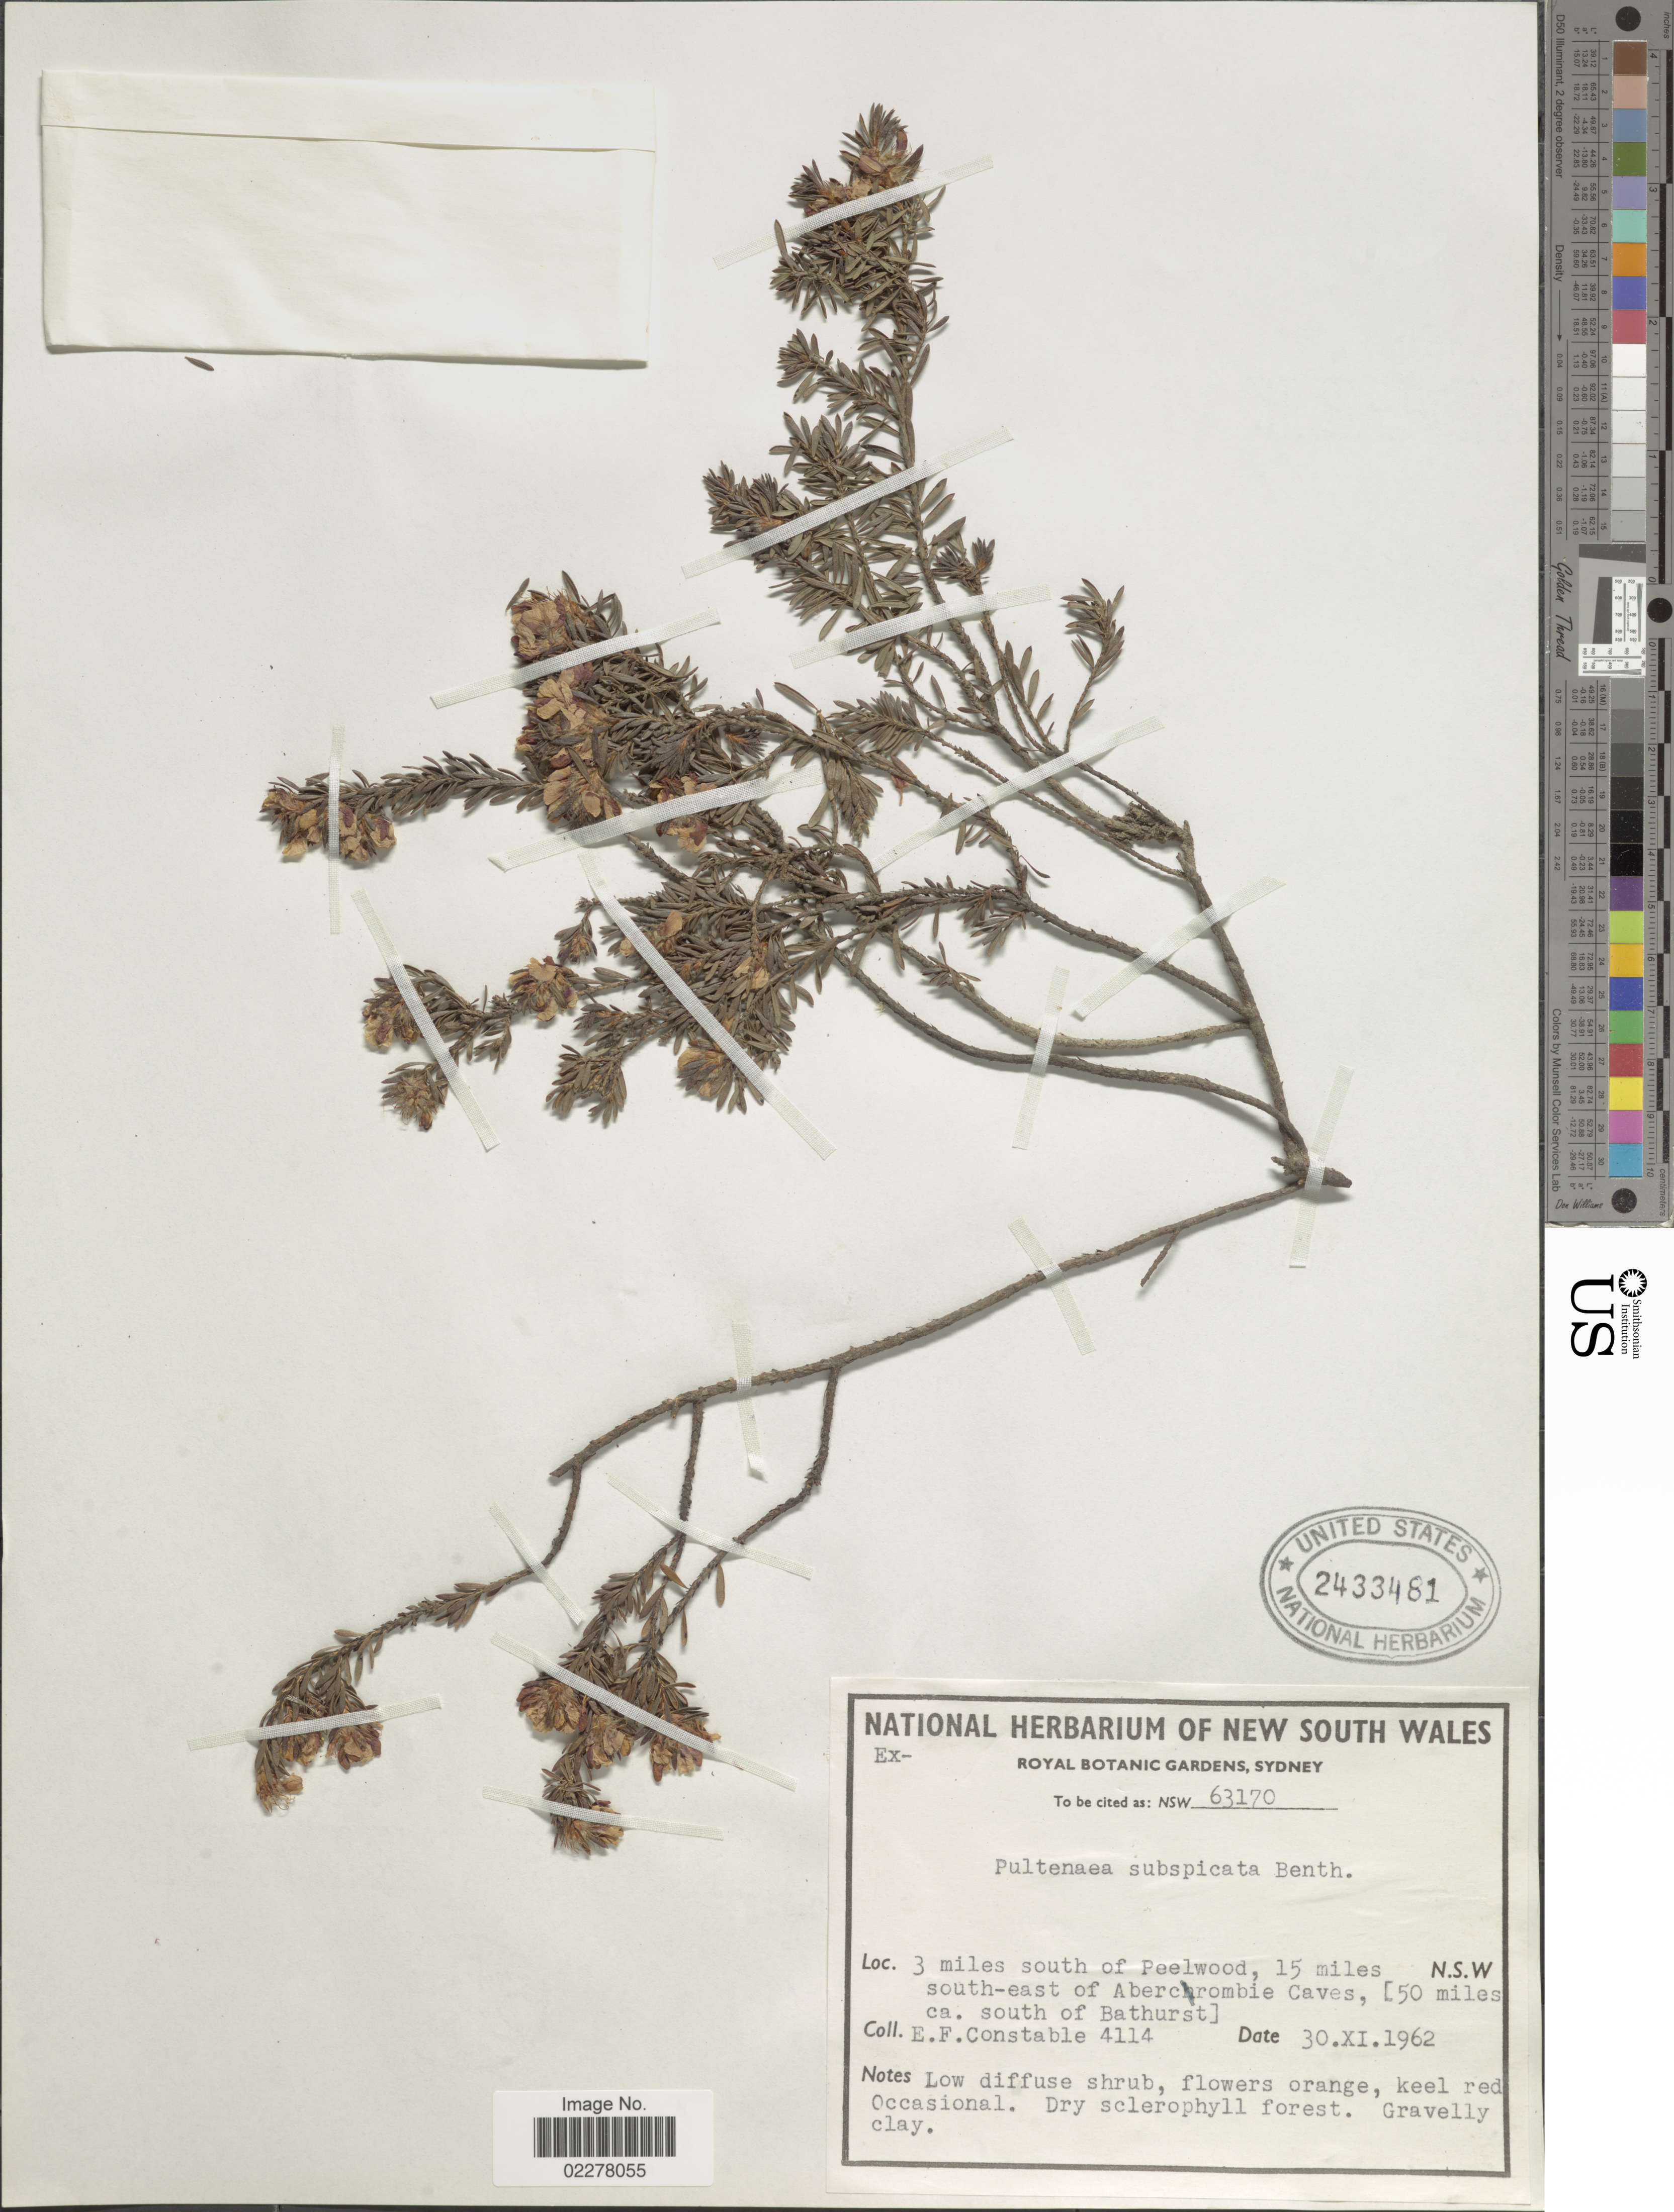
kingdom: Plantae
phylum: Tracheophyta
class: Magnoliopsida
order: Fabales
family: Fabaceae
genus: Pultenaea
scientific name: Pultenaea subspicata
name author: Benth.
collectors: E. F. Constable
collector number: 4114/NSW63170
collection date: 1962-11-30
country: Australia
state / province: New South Wales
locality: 3 miles south of Peelwood, 15 miles south-east of Abercrombie Caves, (50 miles ca. south of Bathurst). N.S.W.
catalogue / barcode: US 2433481